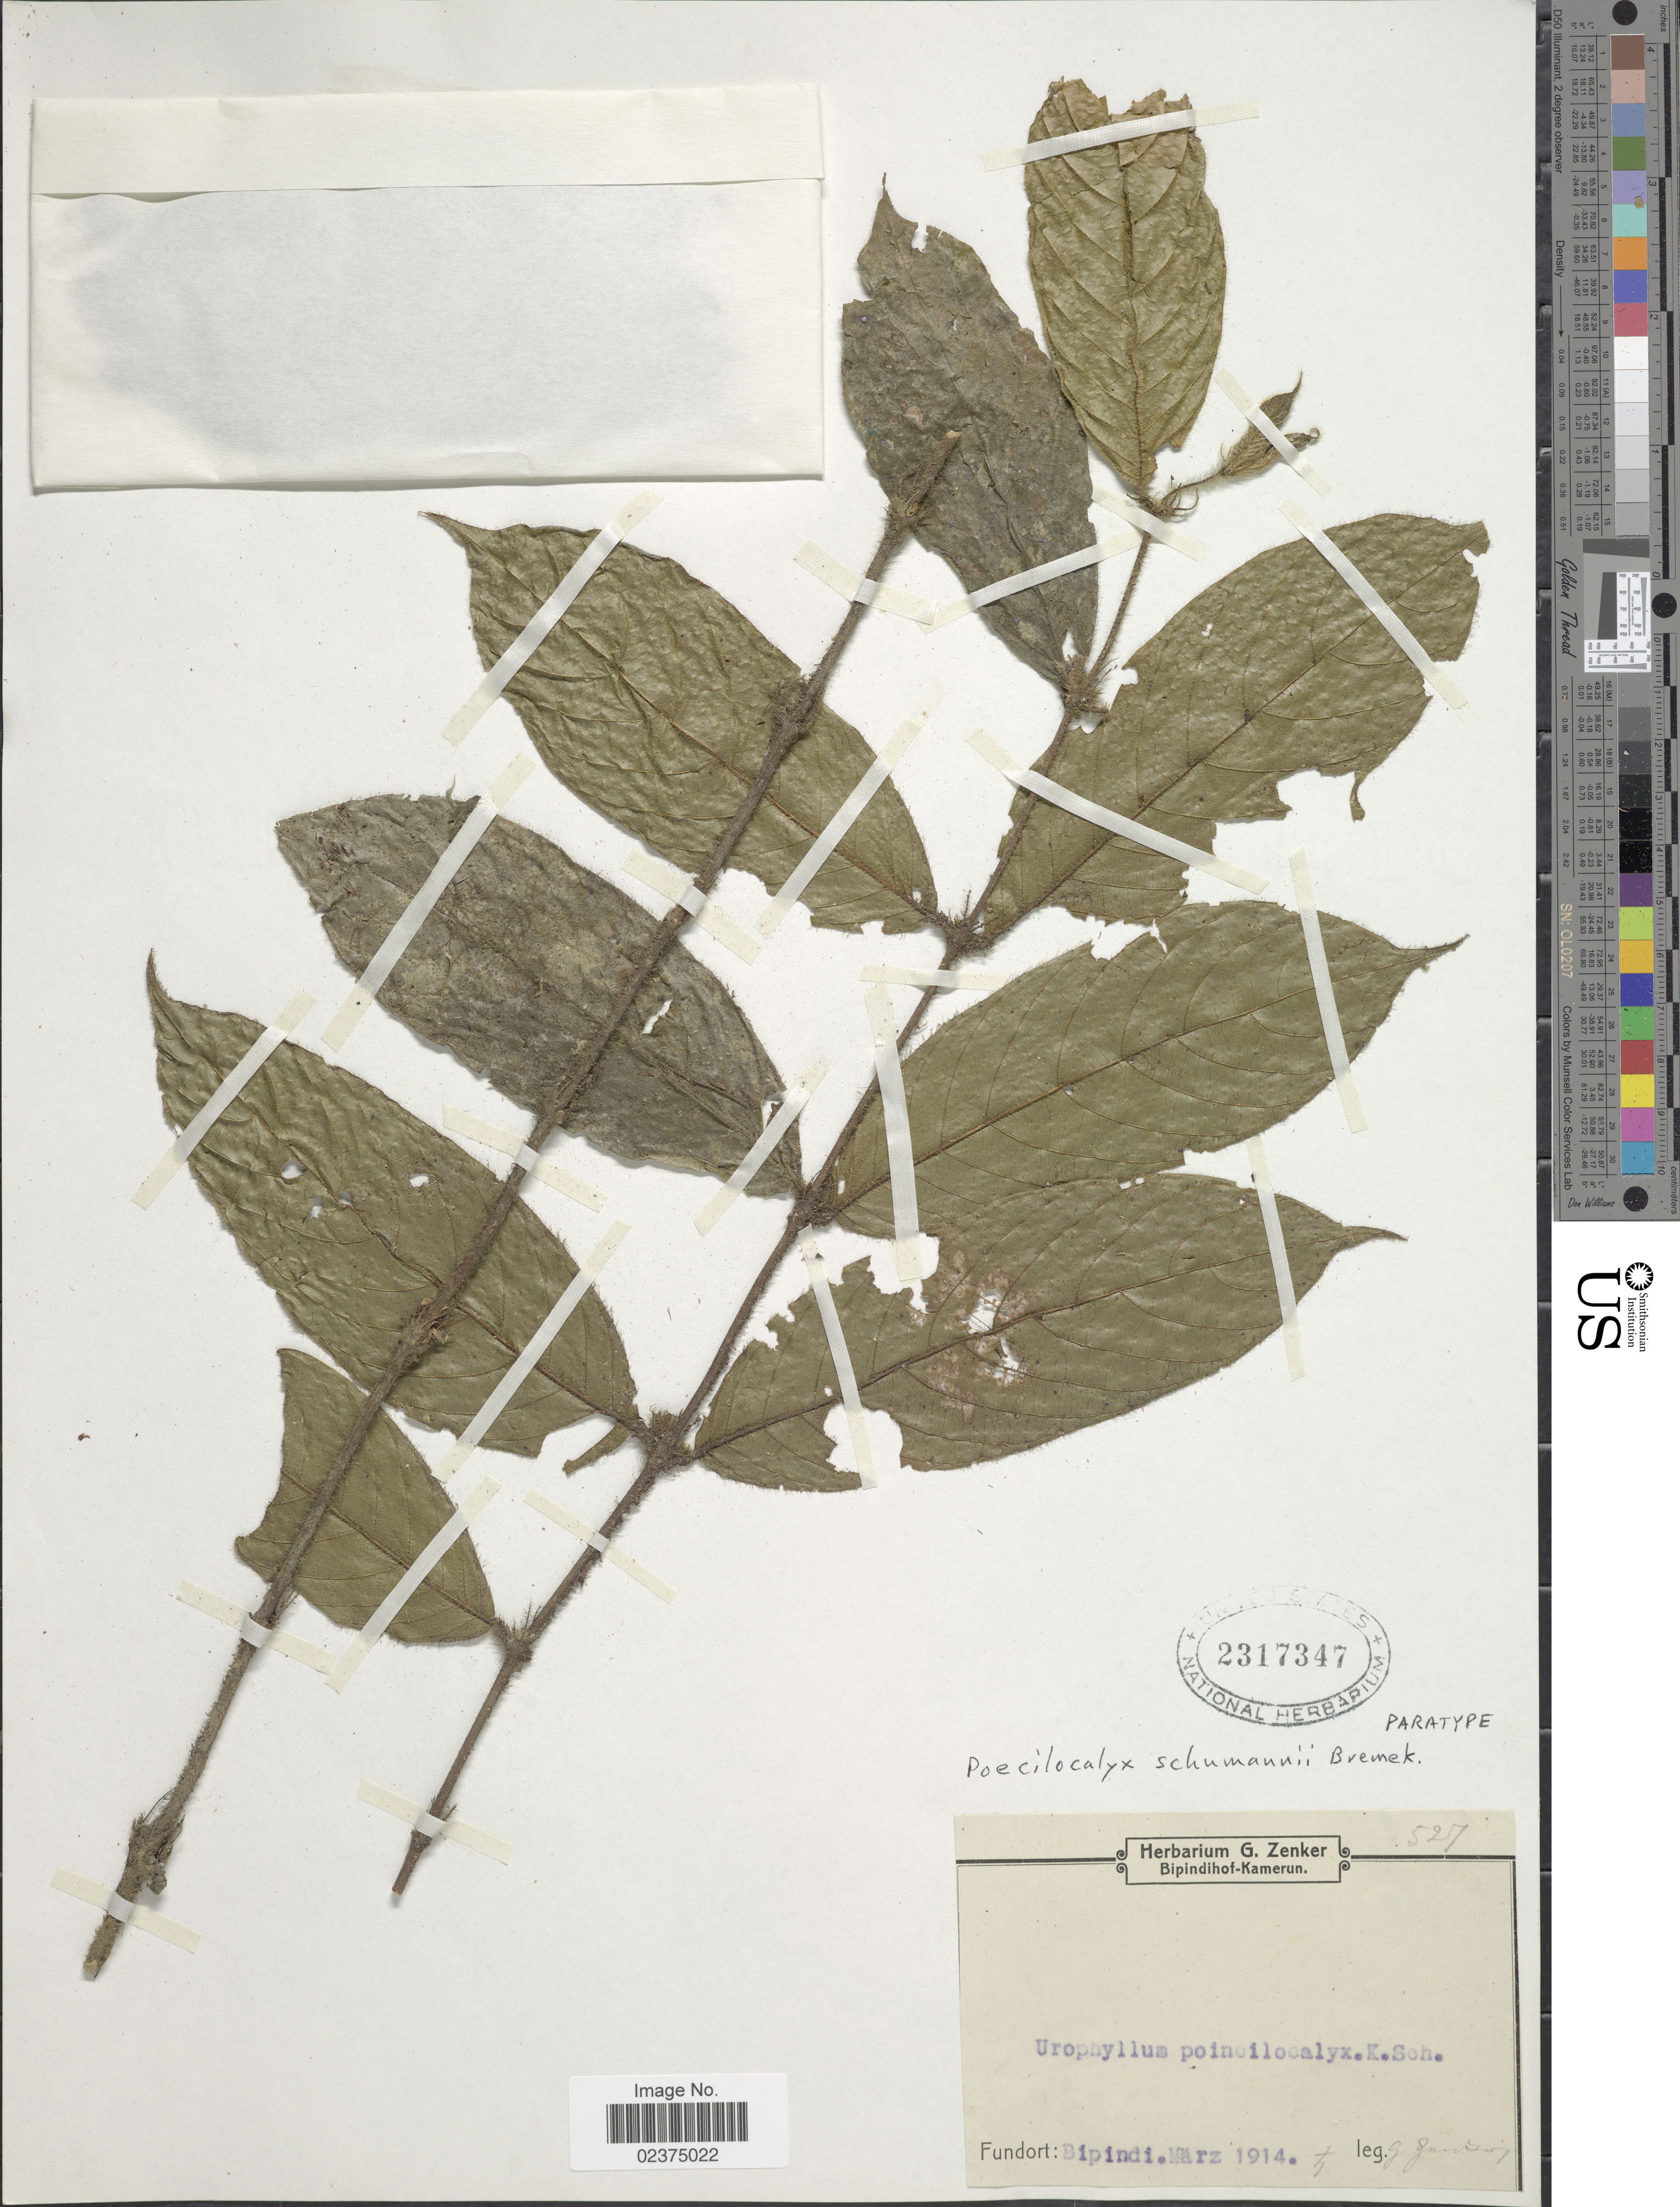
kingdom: Plantae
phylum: Tracheophyta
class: Magnoliopsida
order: Gentianales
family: Rubiaceae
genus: Poecilocalyx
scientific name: Poecilocalyx schumannii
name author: Bremek.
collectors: G. A. Zenker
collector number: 527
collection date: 1914-03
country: Cameroon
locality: Bipindi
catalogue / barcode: US 2317347